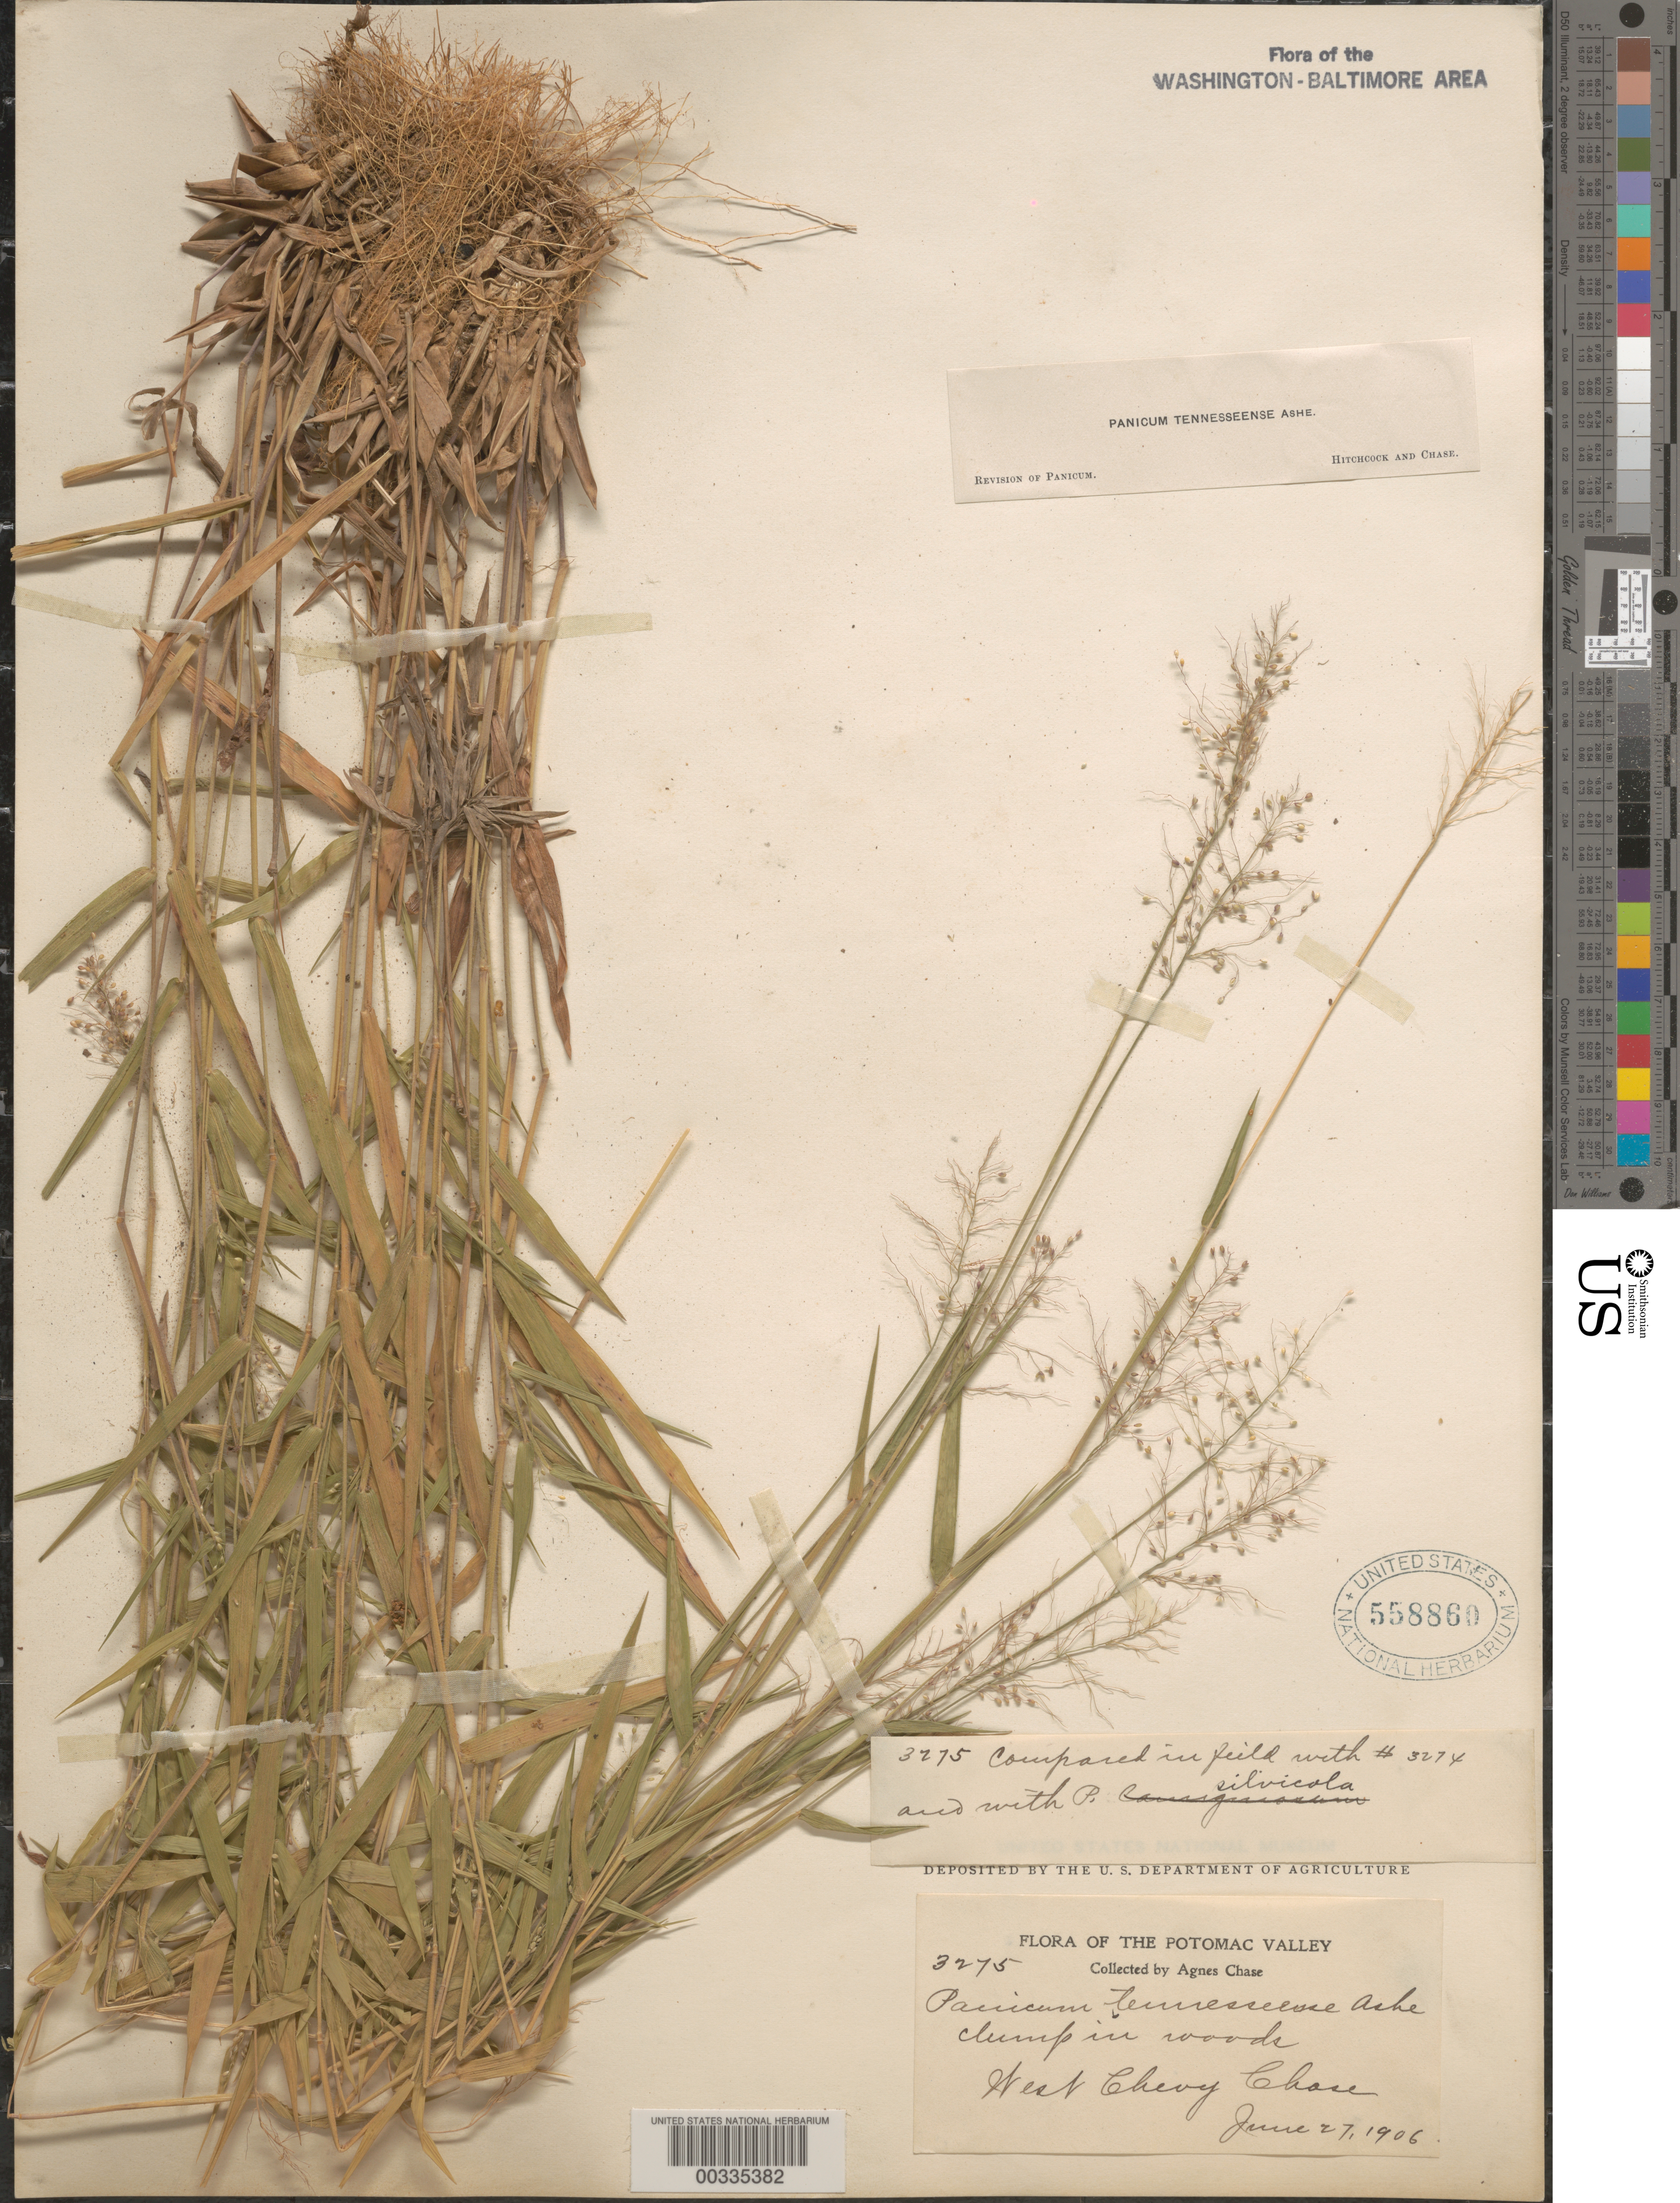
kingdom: Plantae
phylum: Tracheophyta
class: Liliopsida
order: Poales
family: Poaceae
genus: Dichanthelium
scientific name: Dichanthelium acuminatum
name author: (Sw.) Gould & C.A. Clark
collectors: A. Chase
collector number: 3275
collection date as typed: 27 Jun 1906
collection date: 1906-06-27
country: United States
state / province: Maryland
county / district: Montgomery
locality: West Chevy Chase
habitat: Woods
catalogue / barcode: US 558860